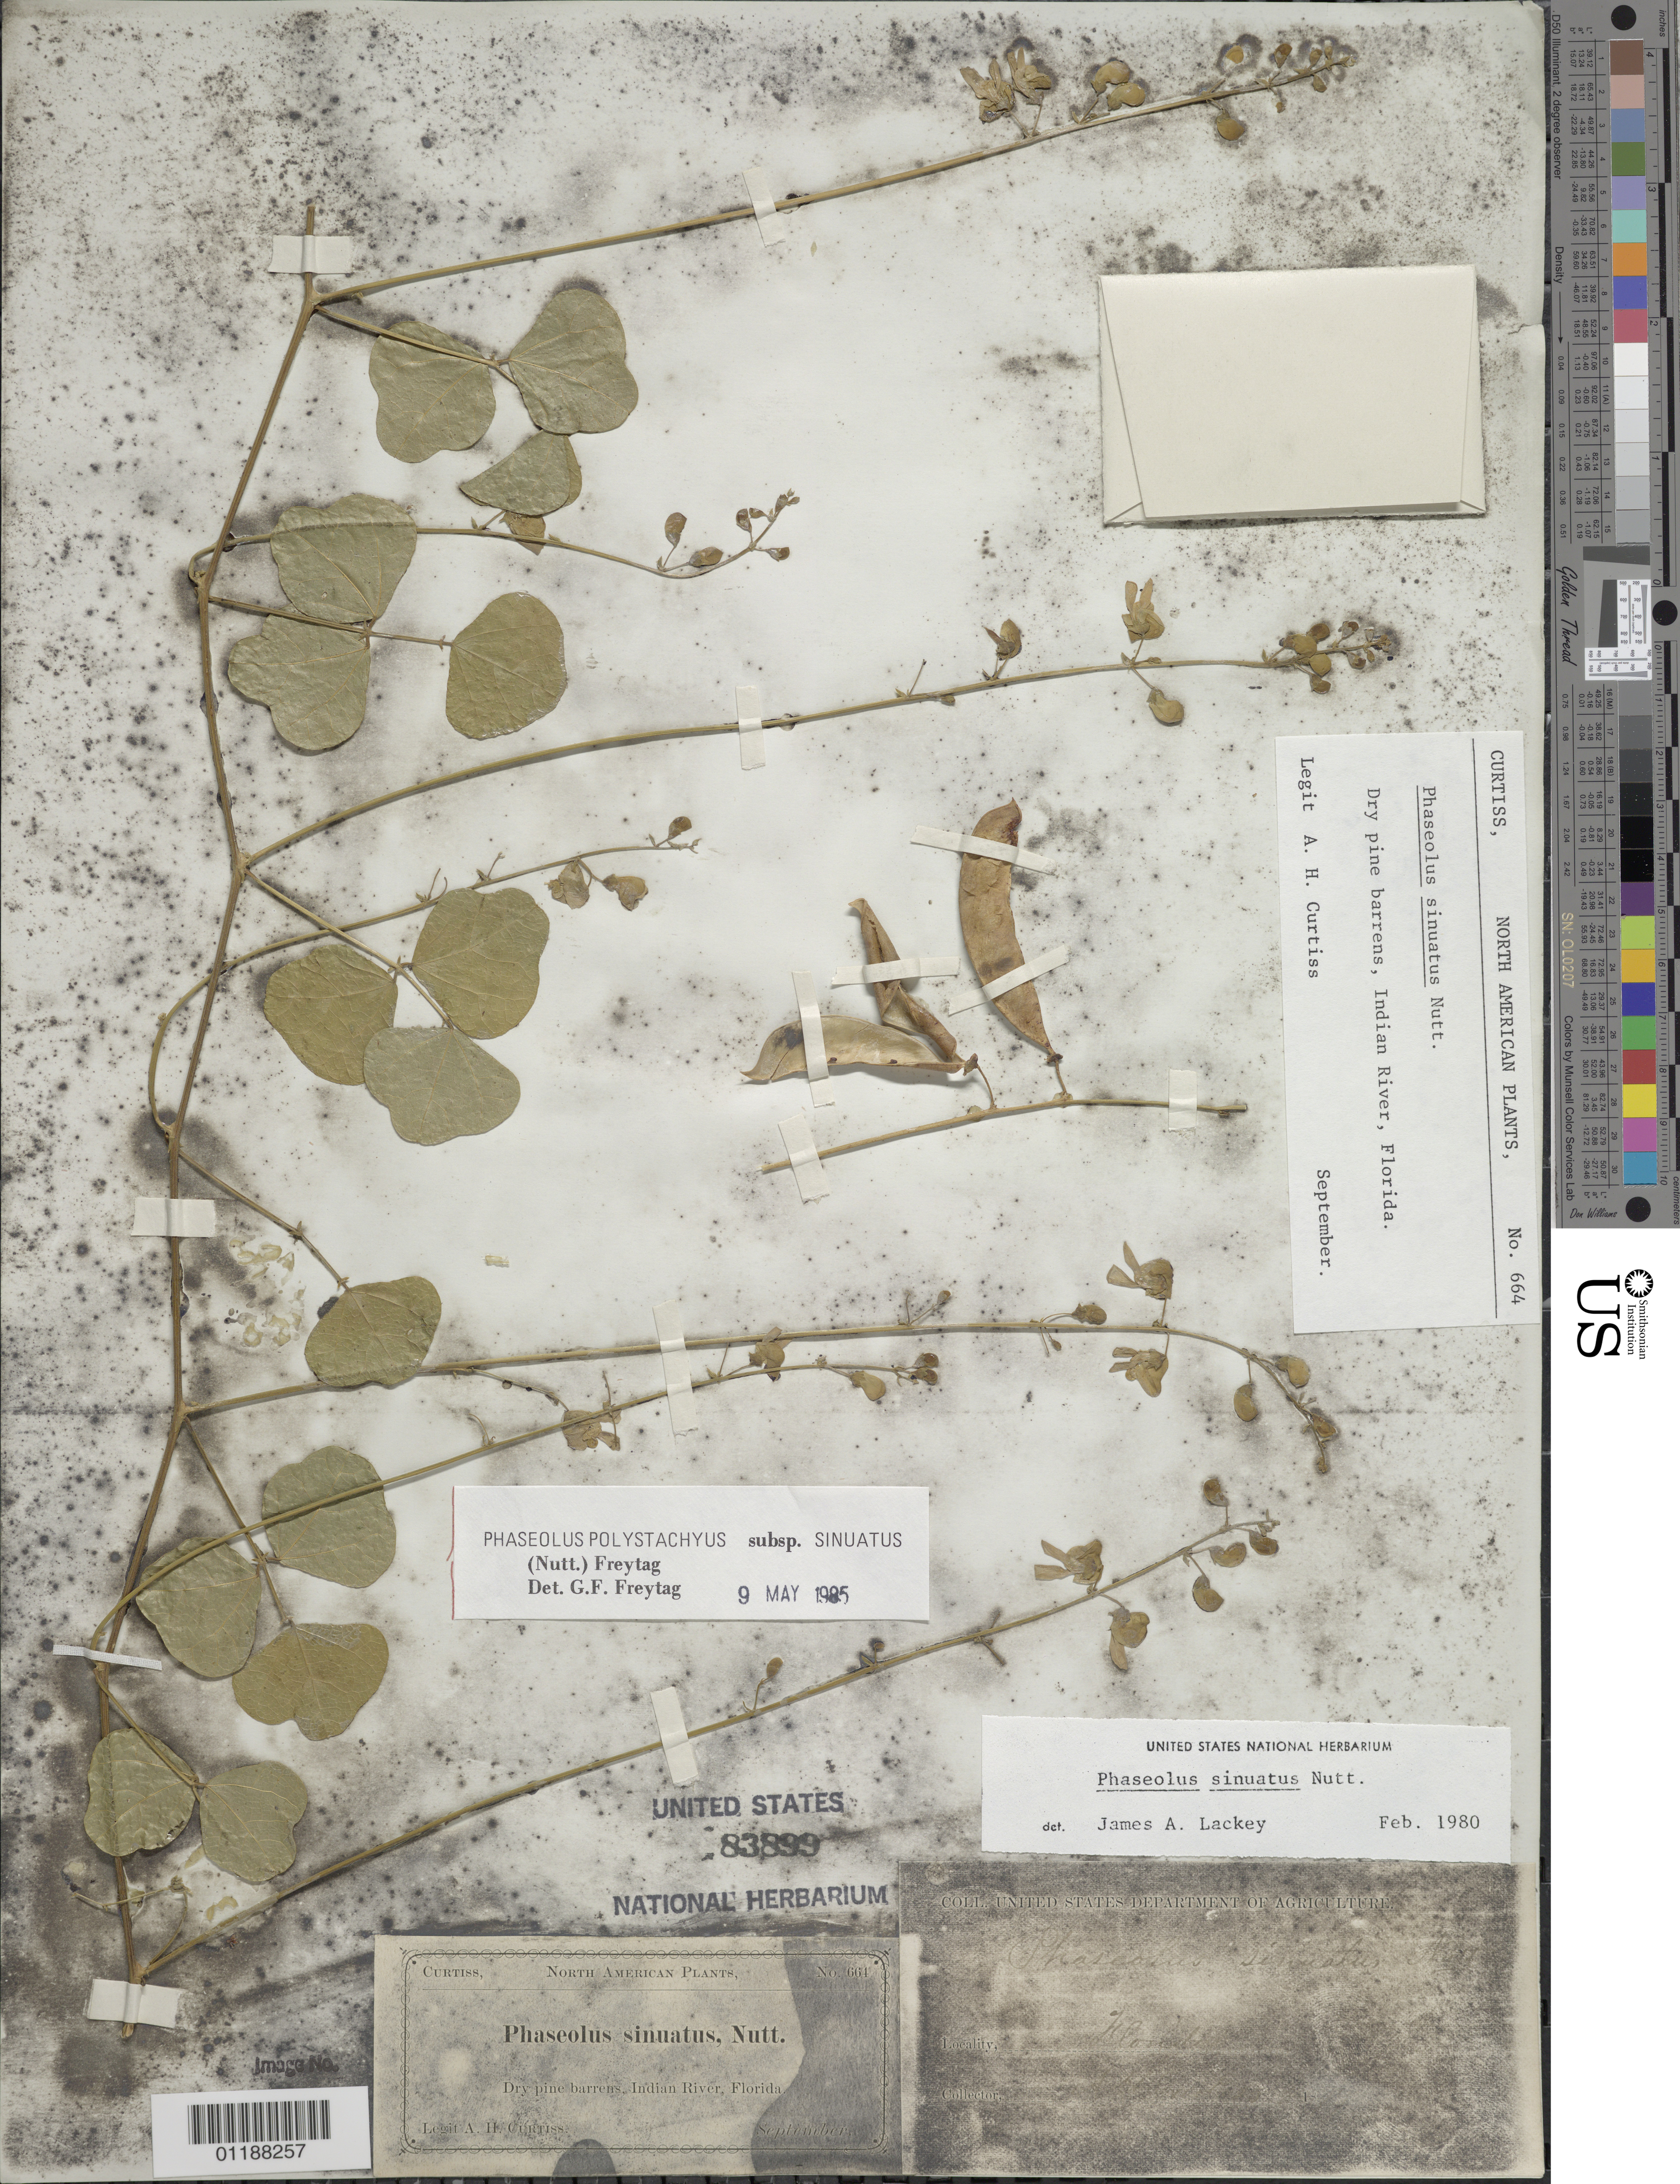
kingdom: Plantae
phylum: Tracheophyta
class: Magnoliopsida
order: Fabales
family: Fabaceae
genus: Phaseolus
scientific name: Phaseolus polystachios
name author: (L.) Britton, Stearns & Poggenb.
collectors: A. H. Curtiss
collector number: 664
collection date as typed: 18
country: United States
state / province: Florida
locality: Indian River.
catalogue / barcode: US 83899